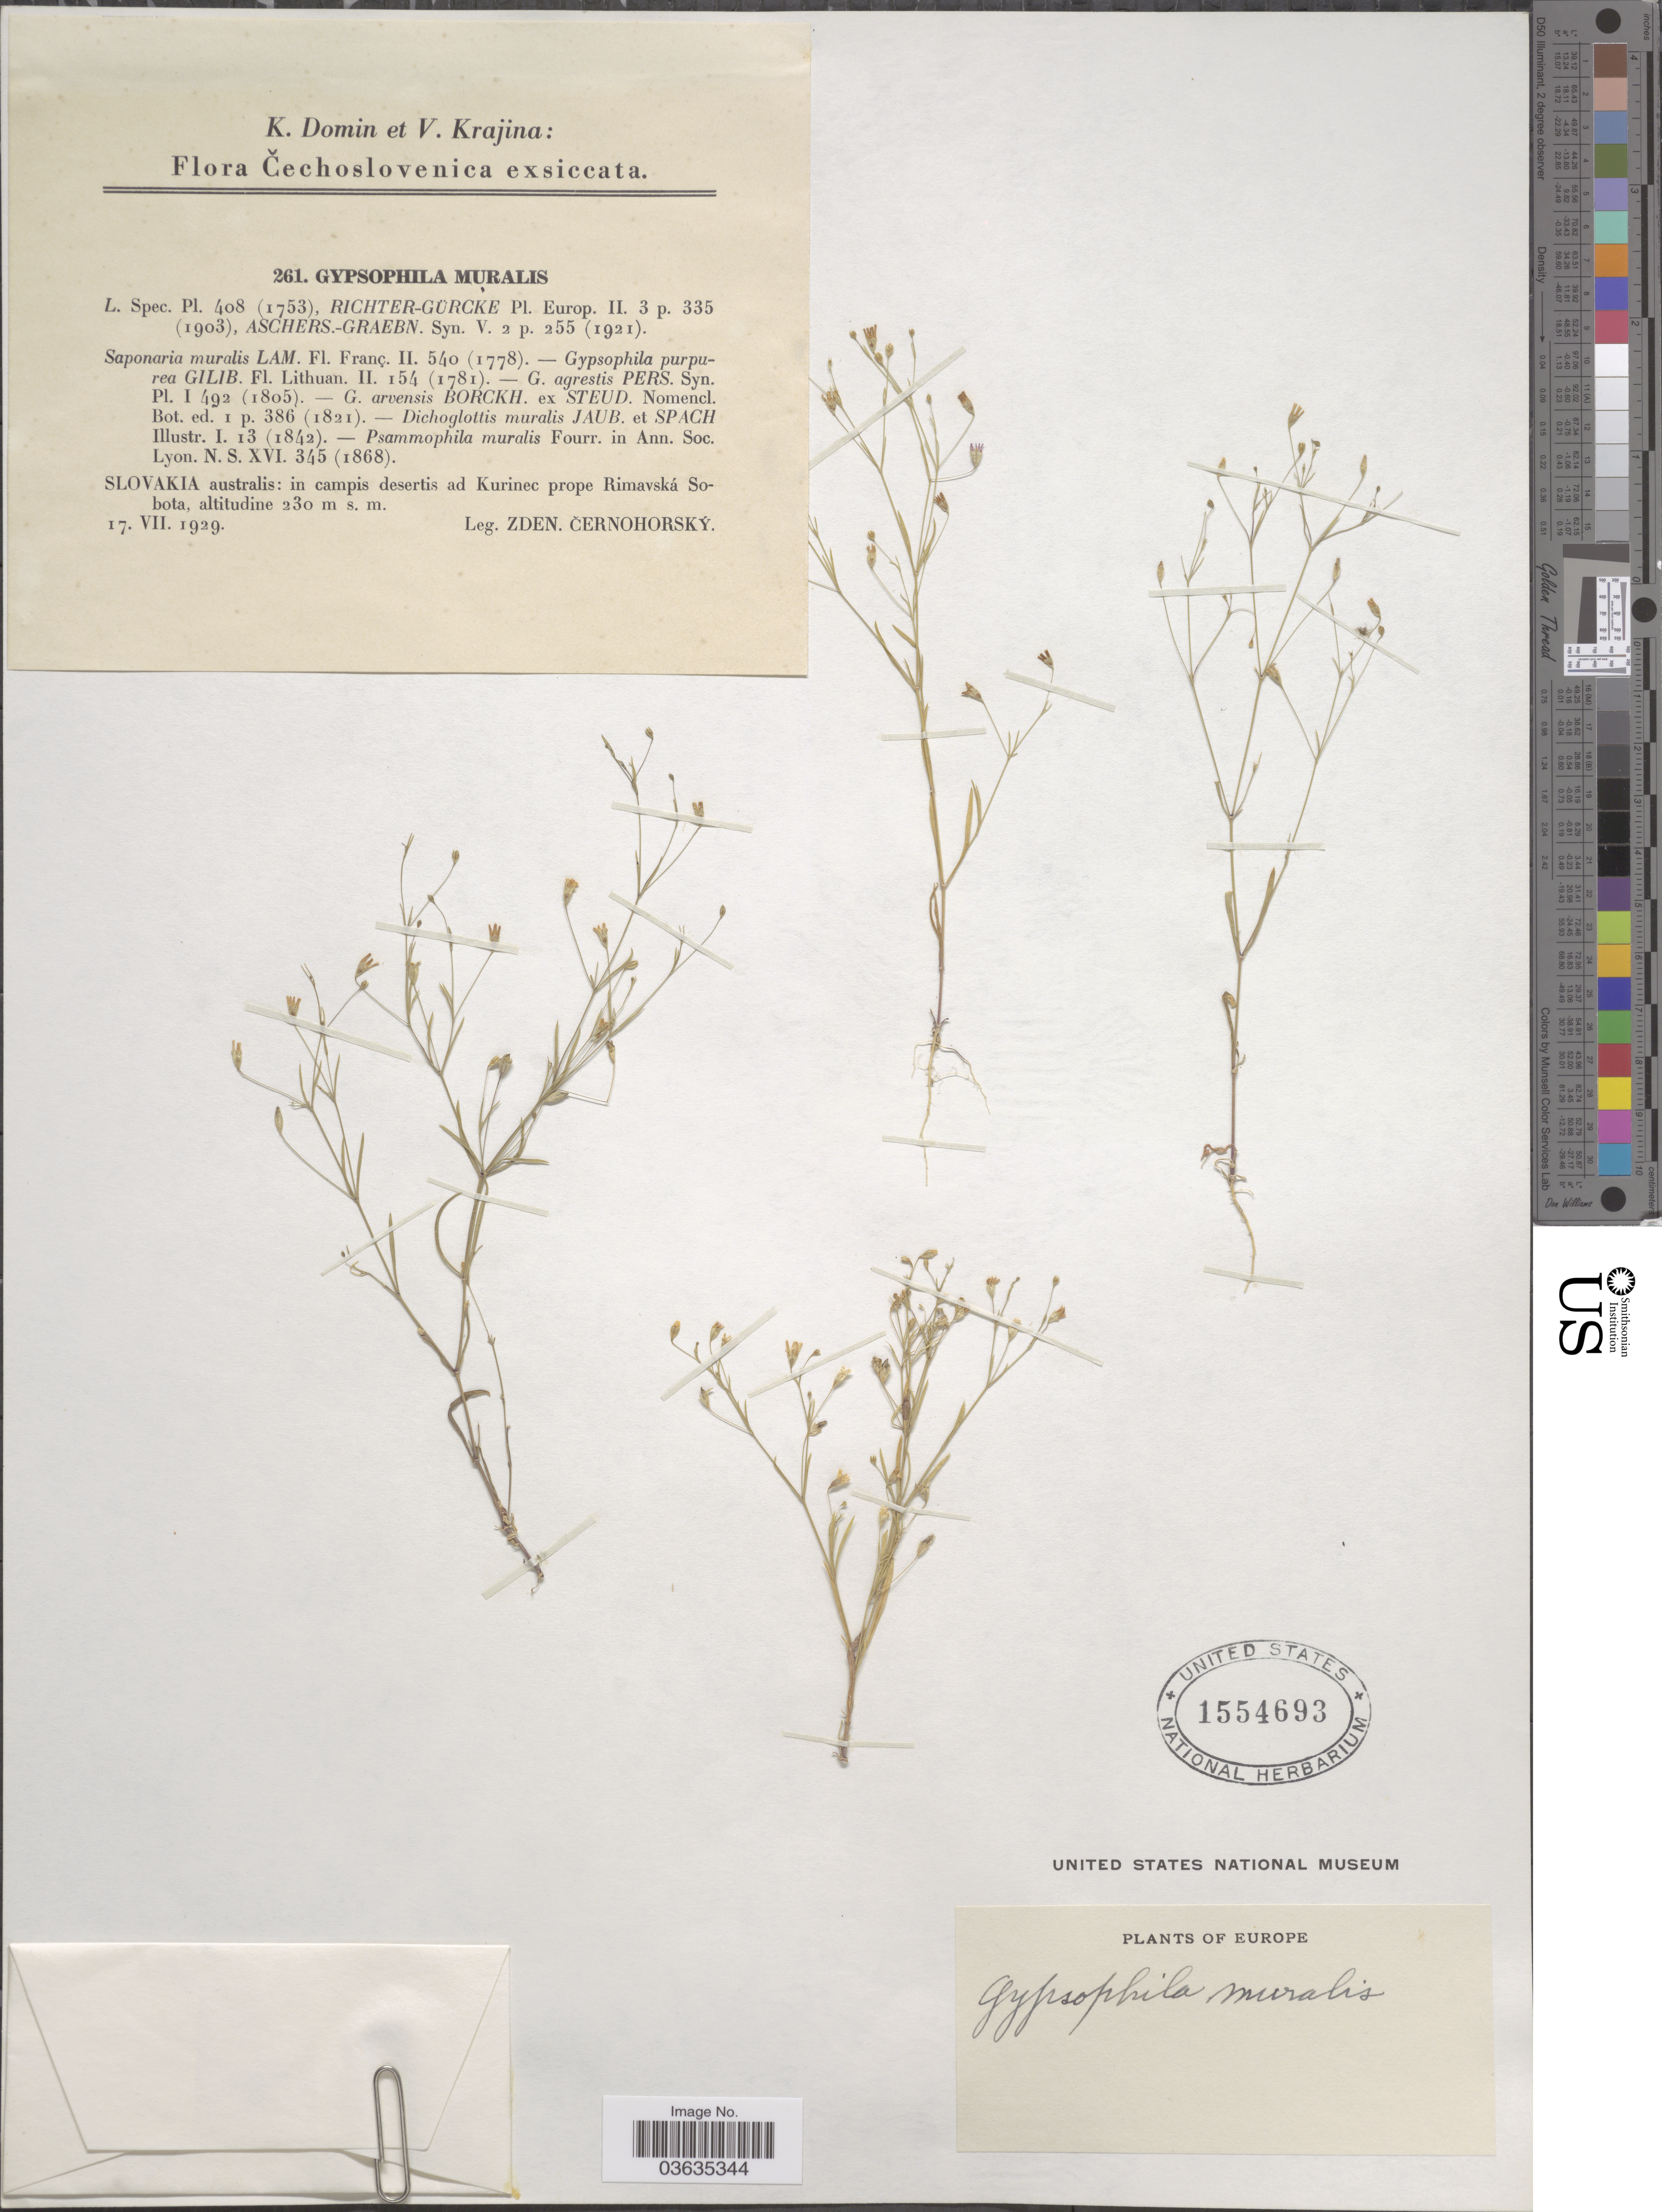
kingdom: Plantae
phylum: Tracheophyta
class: Magnoliopsida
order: Caryophyllales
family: Caryophyllaceae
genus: Psammophiliella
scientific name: Psammophiliella muralis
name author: (L.) Ikonn.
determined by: U.S. National Herbarium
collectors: Z. Cernohorsky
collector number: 261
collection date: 1929-07-17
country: Slovakia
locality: Čechoslovenica. Slovakia australis: in campis desertis ad Kurinec prope Rimavská Sobota.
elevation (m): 230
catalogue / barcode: US 1554693